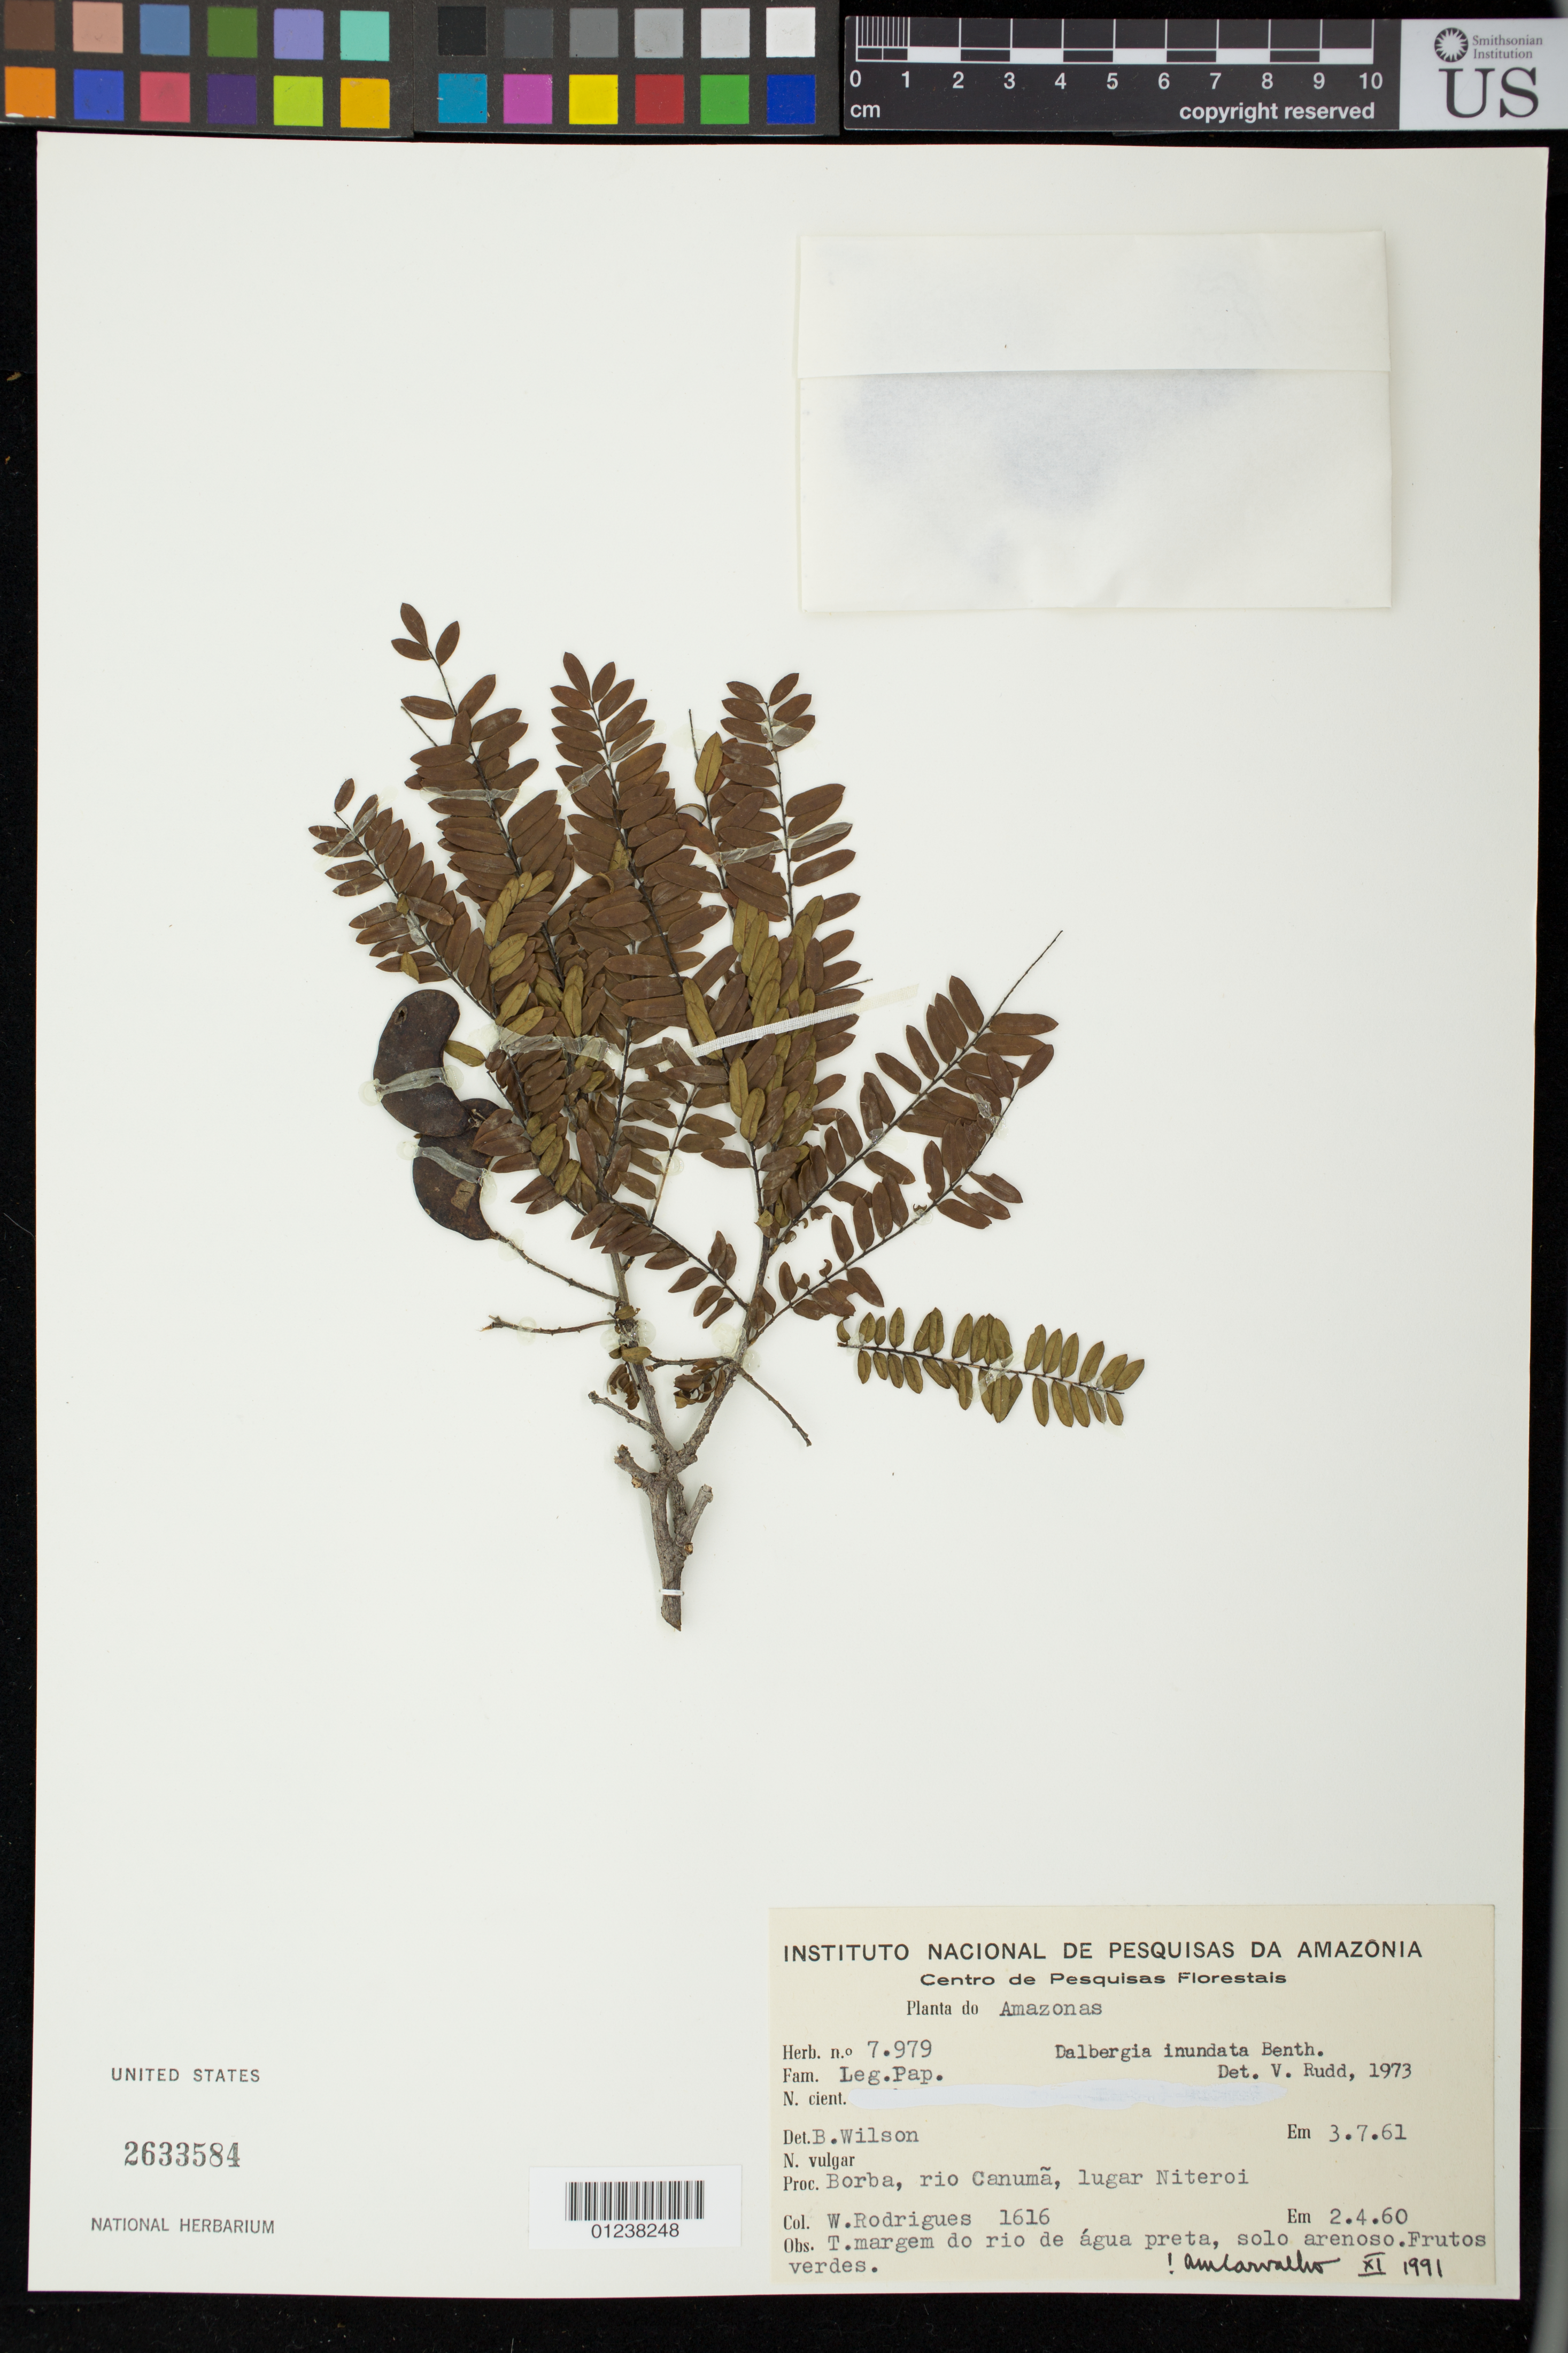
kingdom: Plantae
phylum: Tracheophyta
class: Magnoliopsida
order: Fabales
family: Fabaceae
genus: Dalbergia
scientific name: Dalbergia inundata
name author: Benth.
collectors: W. Rodrigues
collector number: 1616 / Herb. 7979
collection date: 1960-04-02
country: Brazil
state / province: Amazonas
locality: Borba, rio Canuma, lugar Niteroi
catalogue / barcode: US 2633584